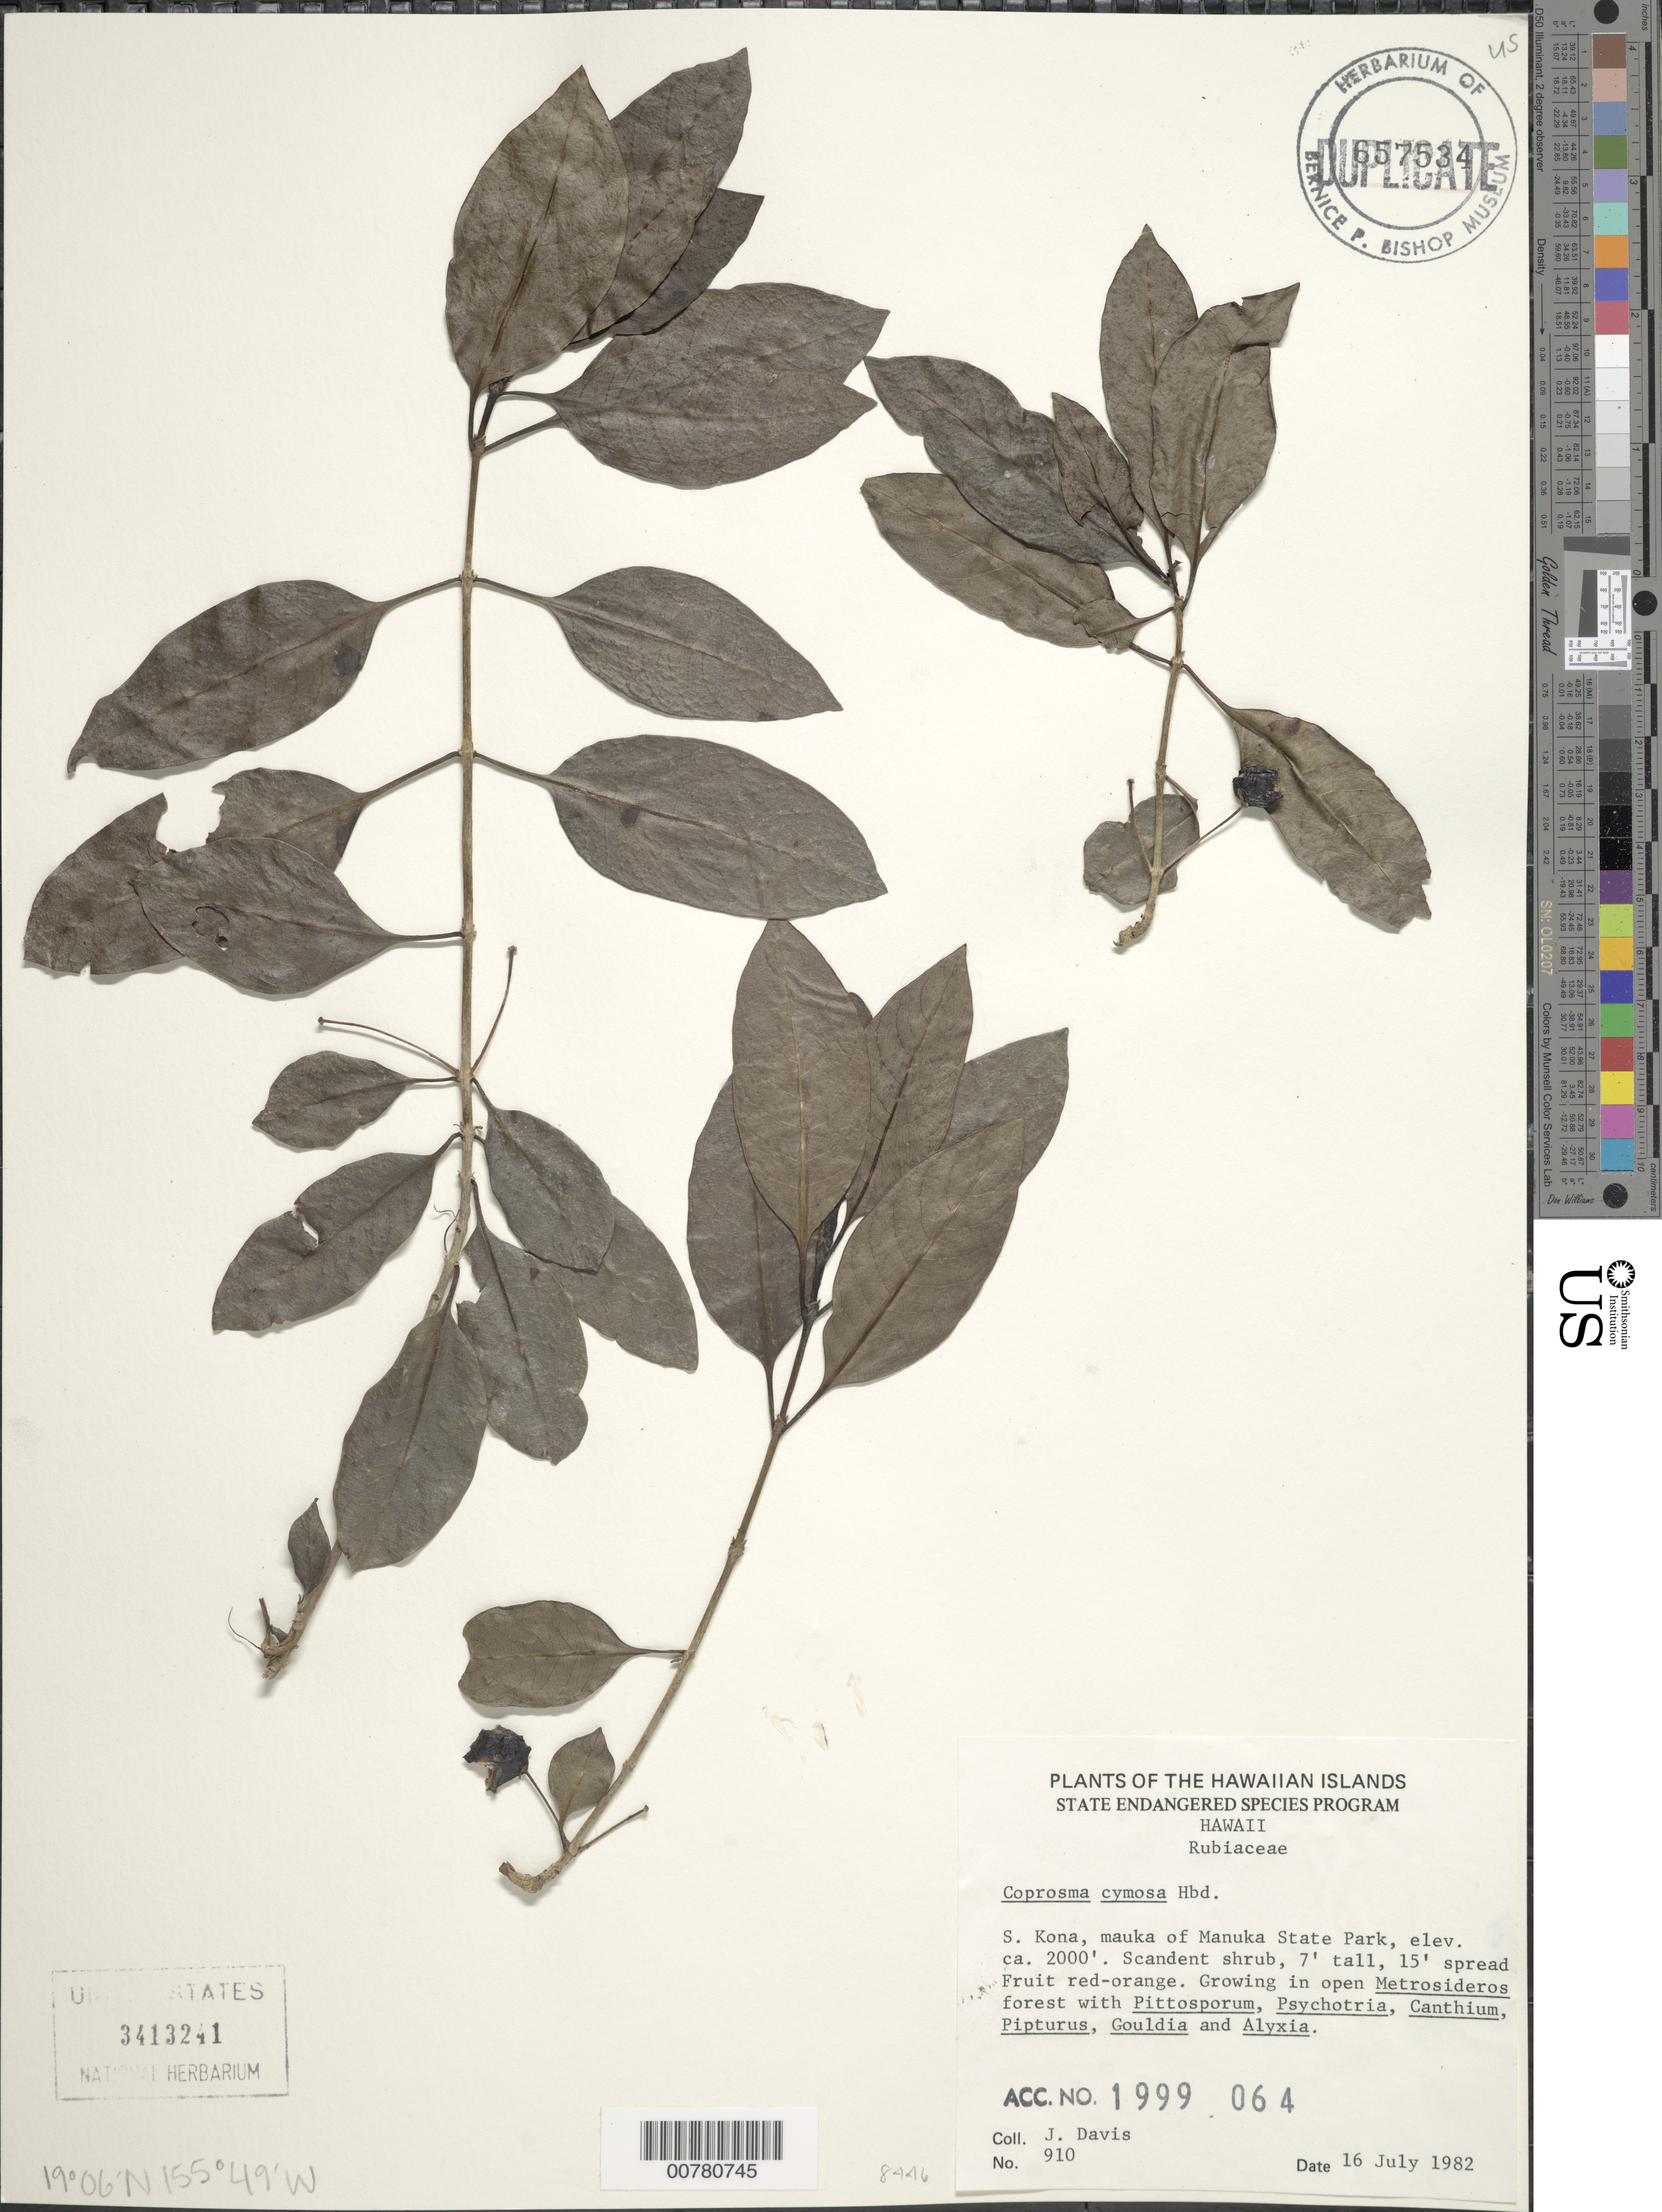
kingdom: Plantae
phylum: Tracheophyta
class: Magnoliopsida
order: Gentianales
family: Rubiaceae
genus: Coprosma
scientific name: Coprosma cymosa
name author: Hillebr.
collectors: J. Davis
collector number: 910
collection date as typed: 16 Jul 1982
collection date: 1982-07-16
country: United States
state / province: Hawaii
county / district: Hawaii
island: Hawaii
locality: South Kona, mauka of Manuka State Park.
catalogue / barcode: US 3413241